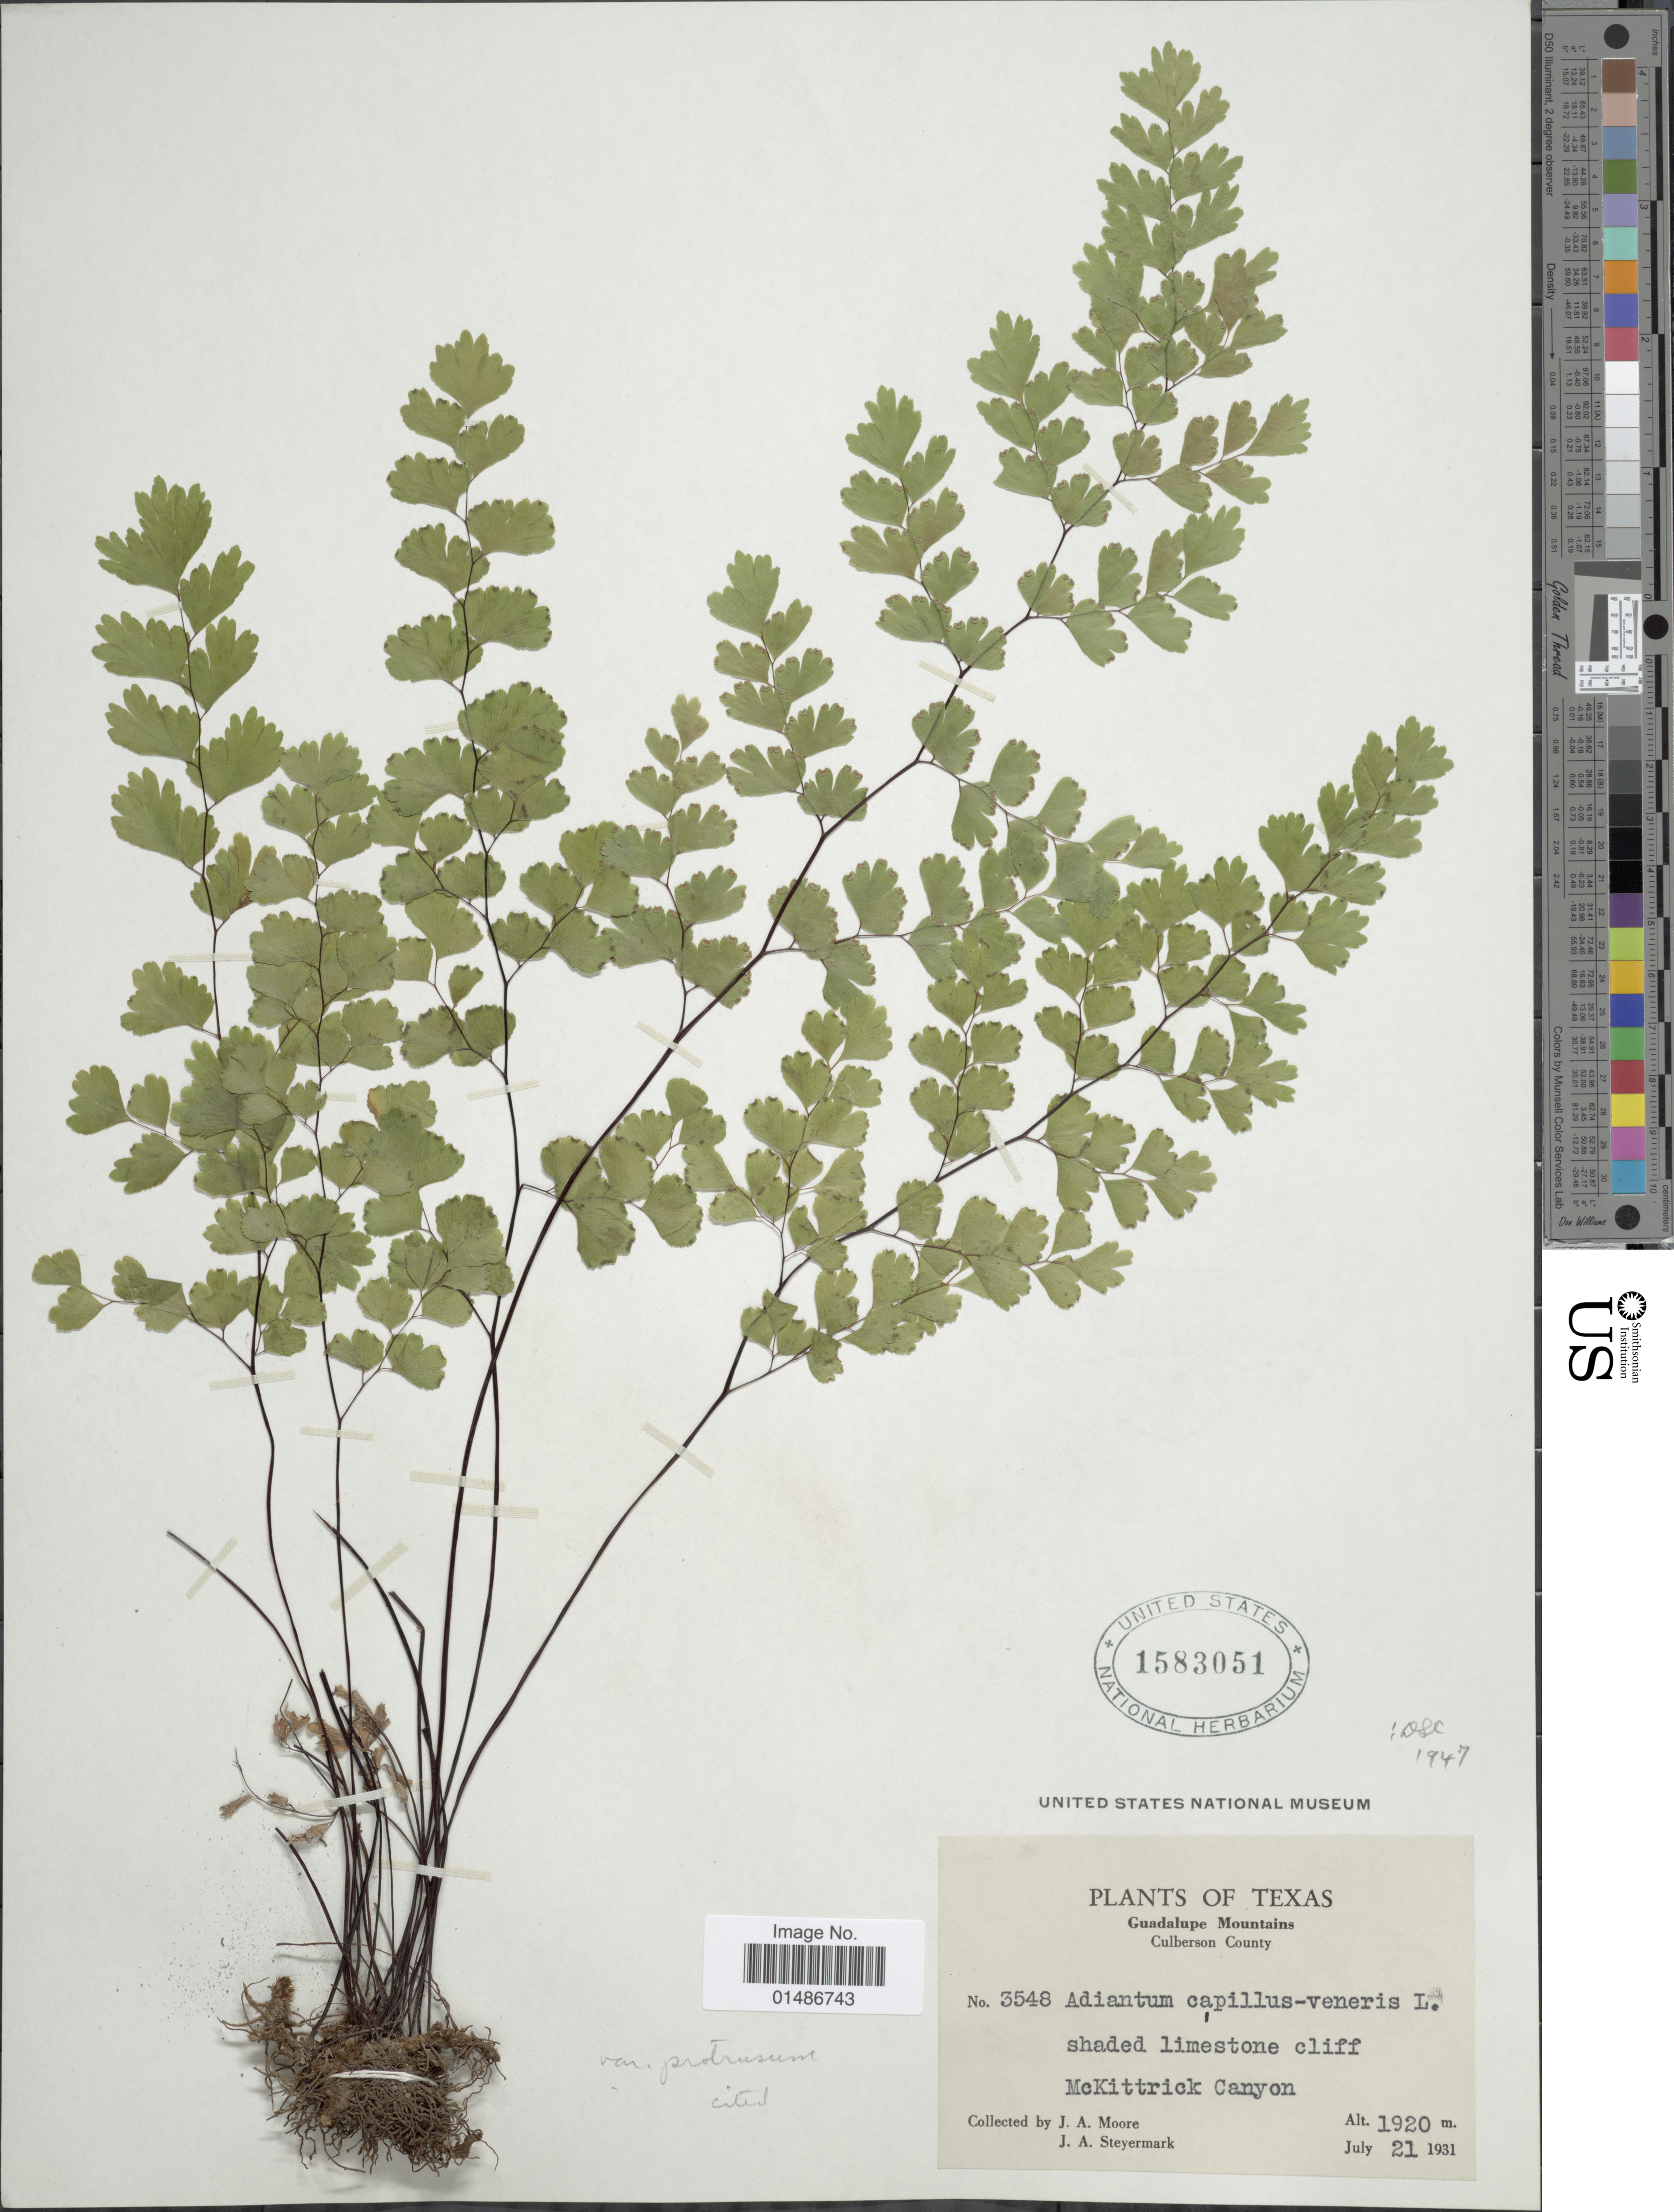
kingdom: Plantae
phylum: Tracheophyta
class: Polypodiopsida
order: Polypodiales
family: Pteridaceae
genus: Adiantum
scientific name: Adiantum capillus-veneris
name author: L.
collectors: J. A. Moore & J. Steyermark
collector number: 3548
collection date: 1931-07-21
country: United States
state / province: Texas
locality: Guadalupe Mountains. Culberson County. Shaded limestone cliff, McKittrick Canyon.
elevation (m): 1920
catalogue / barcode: US 1583051